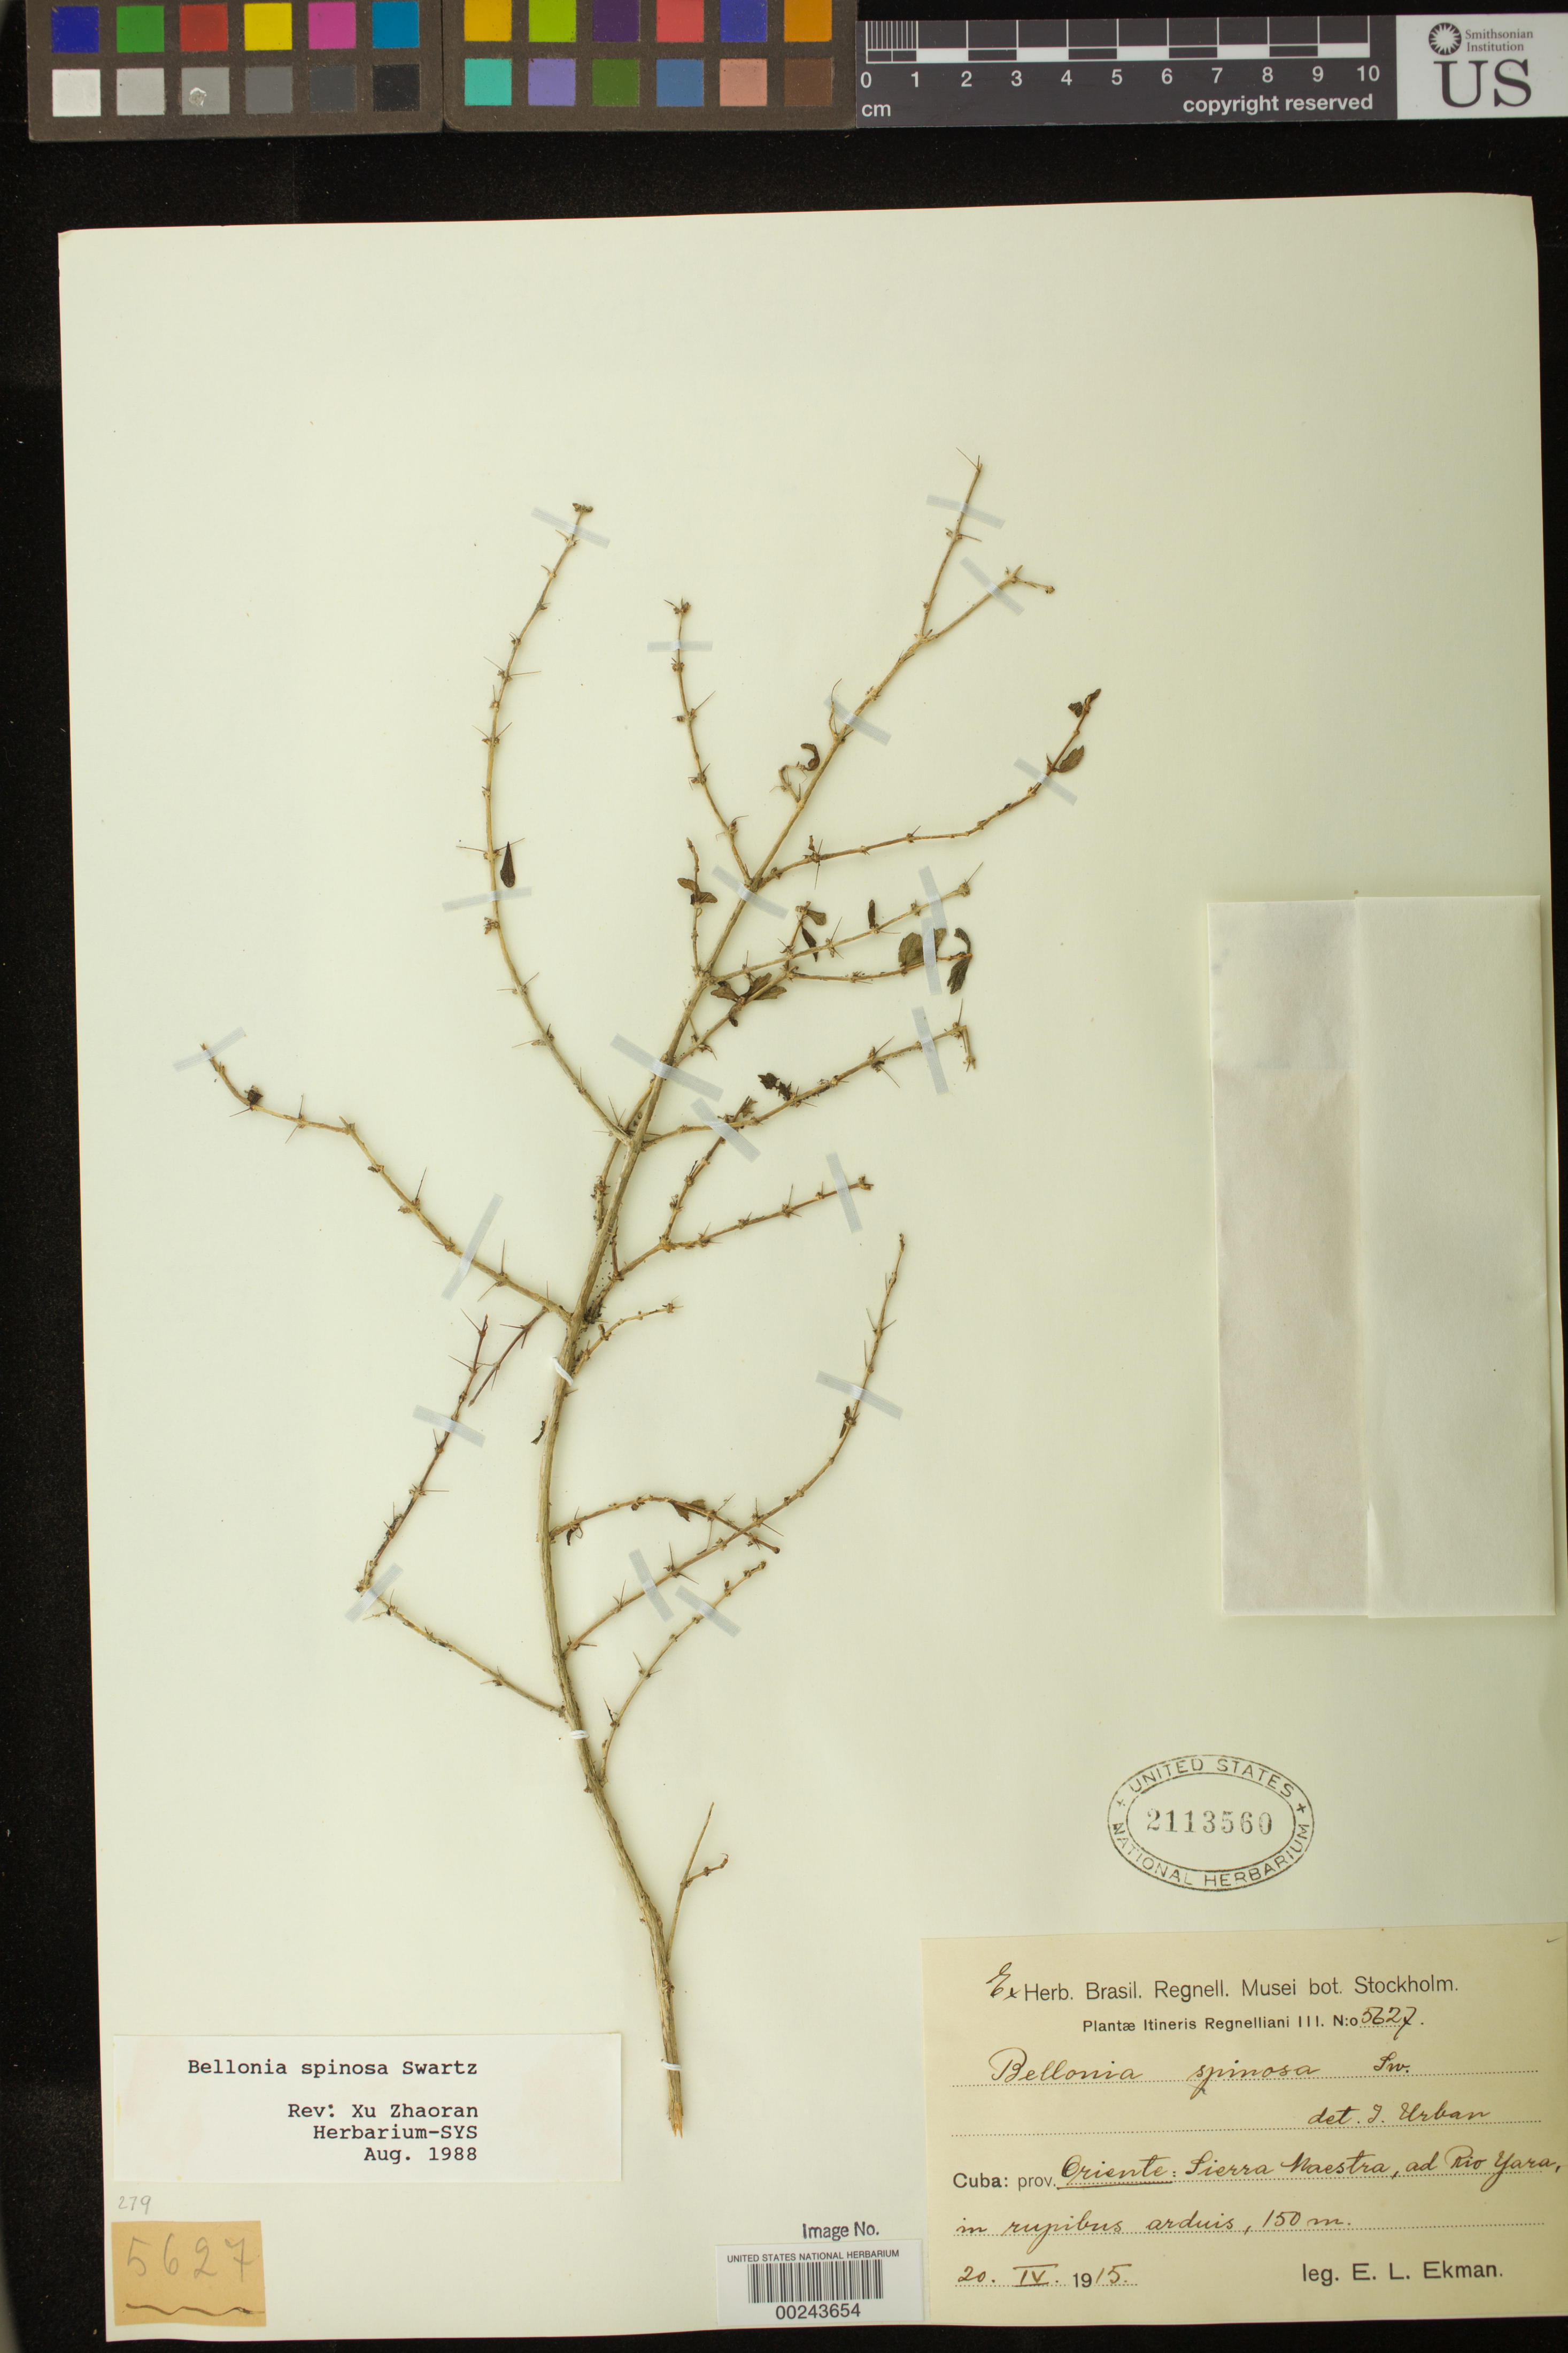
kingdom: Plantae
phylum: Tracheophyta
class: Magnoliopsida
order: Lamiales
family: Gesneriaceae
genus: Bellonia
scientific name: Bellonia spinosa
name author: Sw.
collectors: E. L. Ekman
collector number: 5627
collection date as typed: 20 Apr 1915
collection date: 1915-04-20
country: Cuba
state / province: Oriente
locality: Sierra Maestra, ad Rio Yara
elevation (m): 150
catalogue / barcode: US 2113560